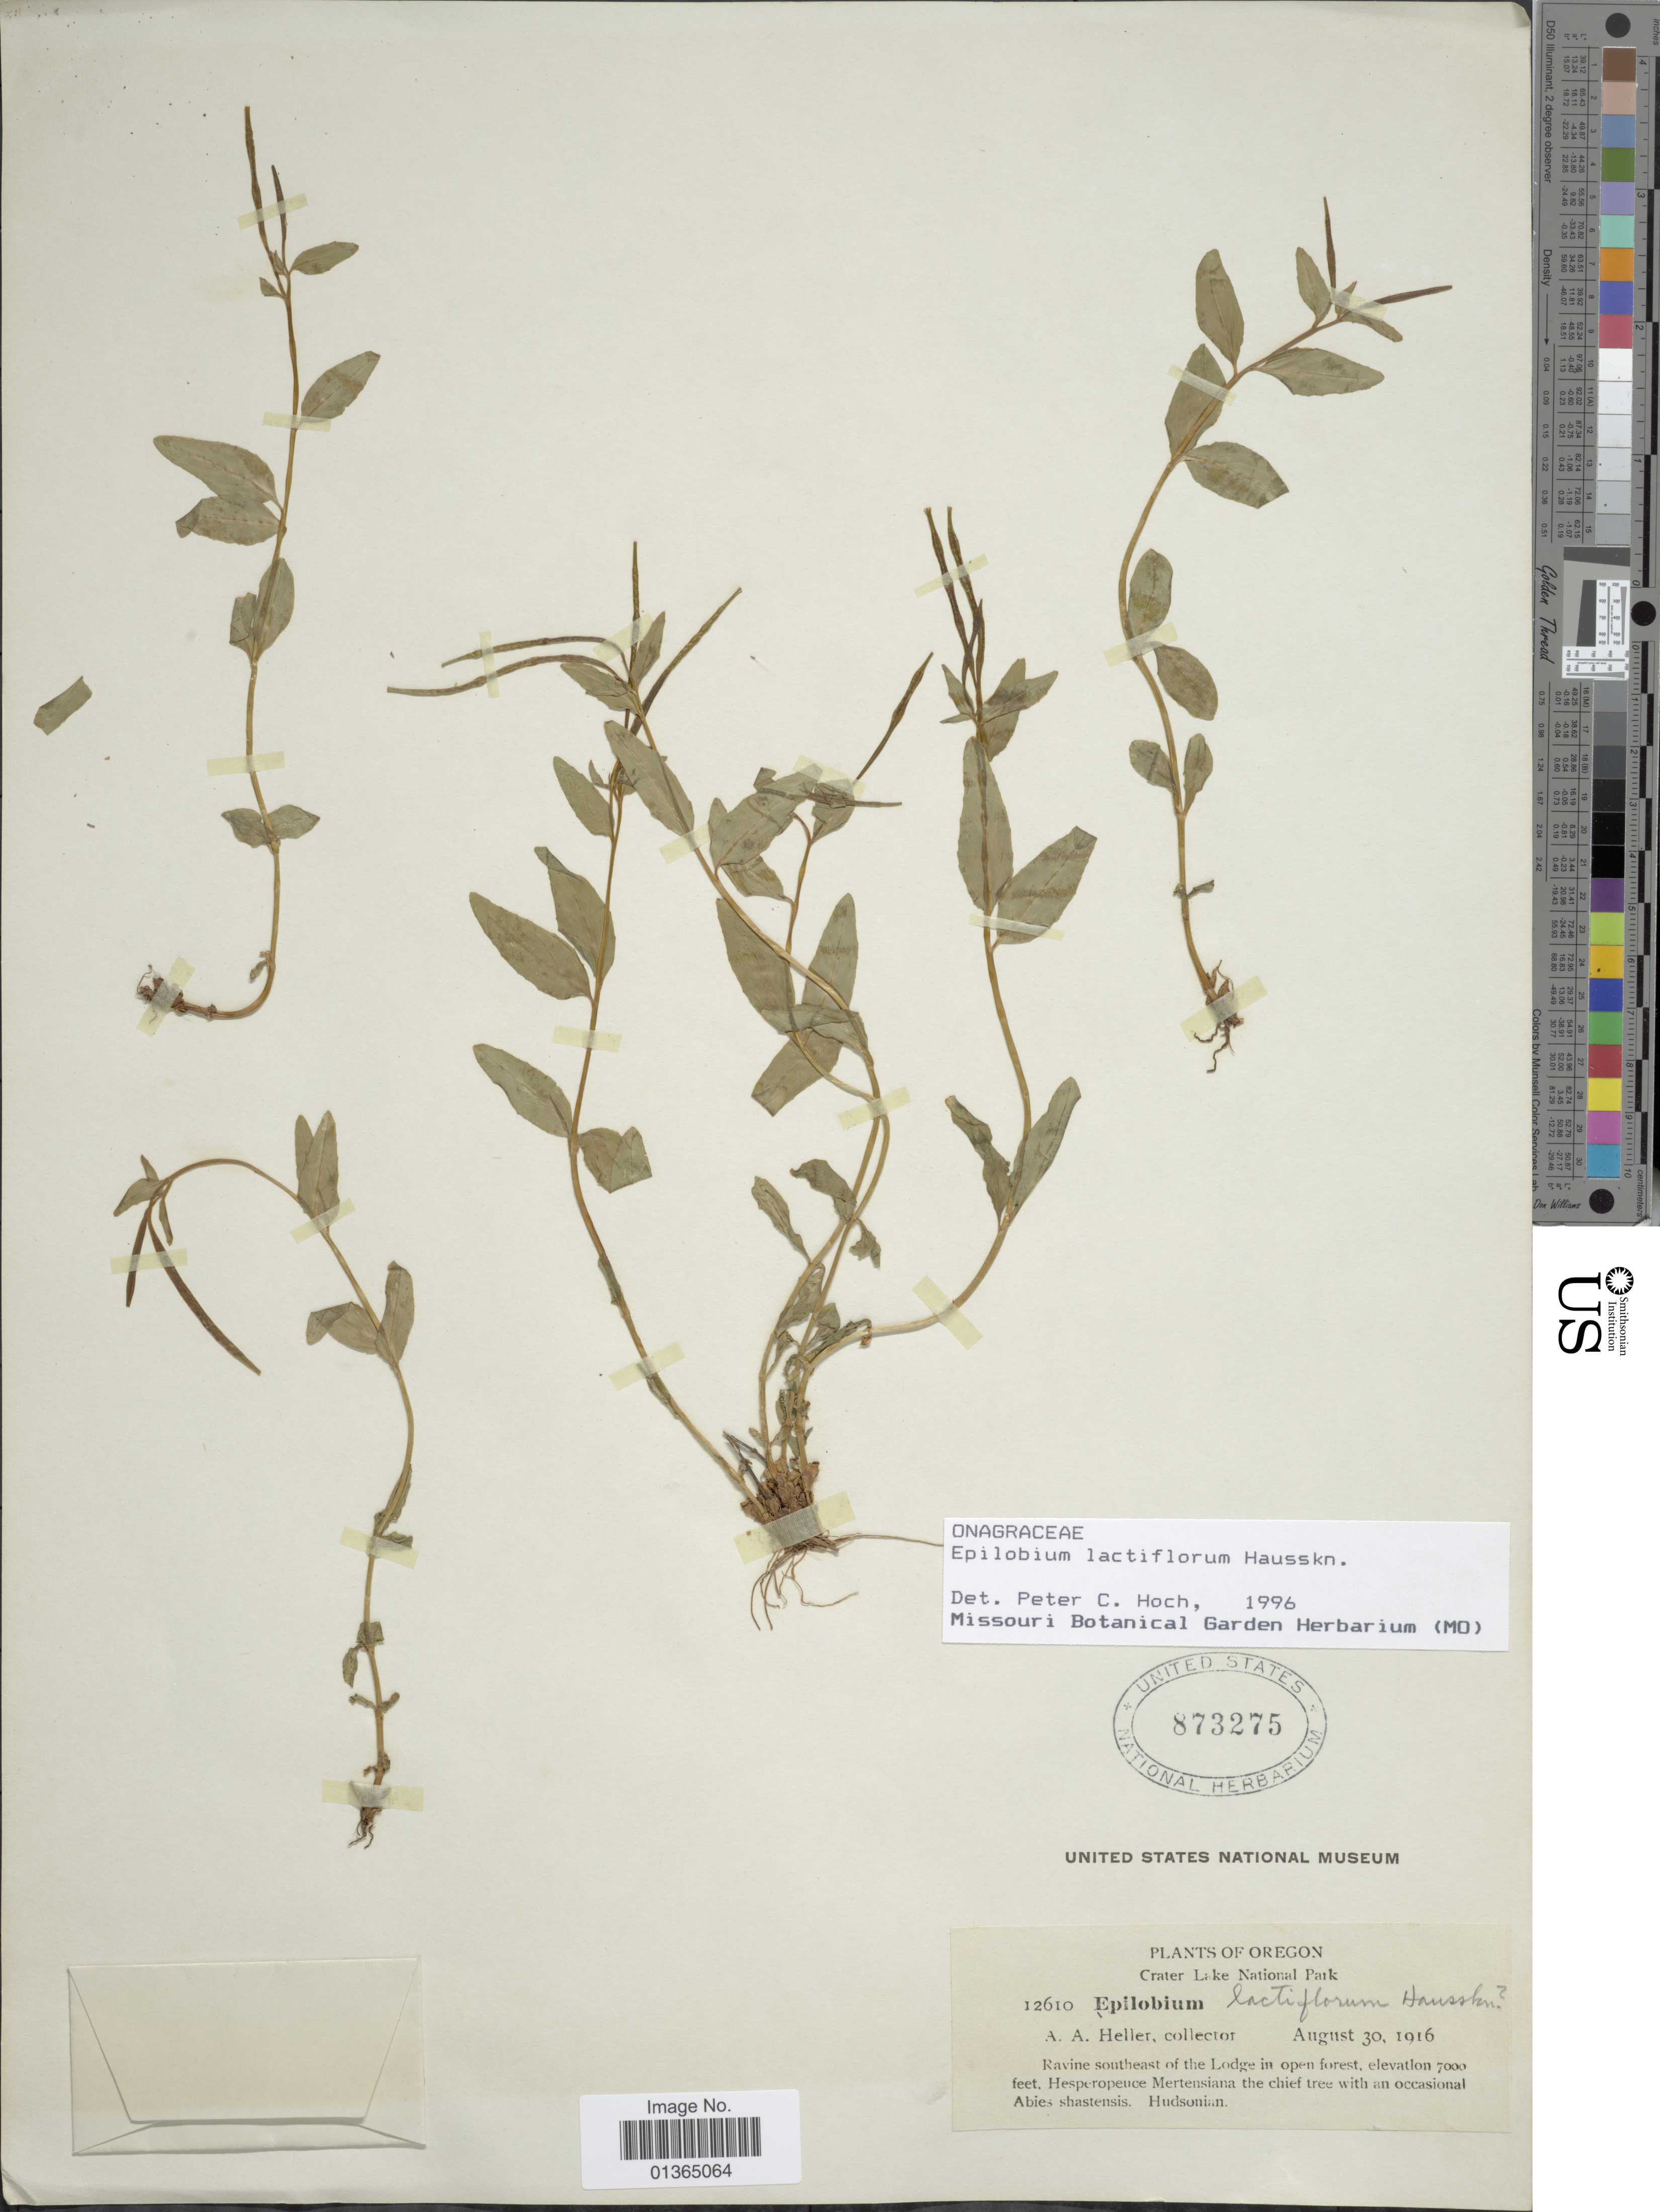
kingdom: Plantae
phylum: Tracheophyta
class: Magnoliopsida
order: Myrtales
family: Onagraceae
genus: Epilobium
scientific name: Epilobium lactiflorum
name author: Hausskn.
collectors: A. A. Heller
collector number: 12610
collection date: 1916-08-30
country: United States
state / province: Oregon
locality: Crater Lake National Park. Ravine southeast of the Lodge in open forest.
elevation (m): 2134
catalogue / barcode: US 873275